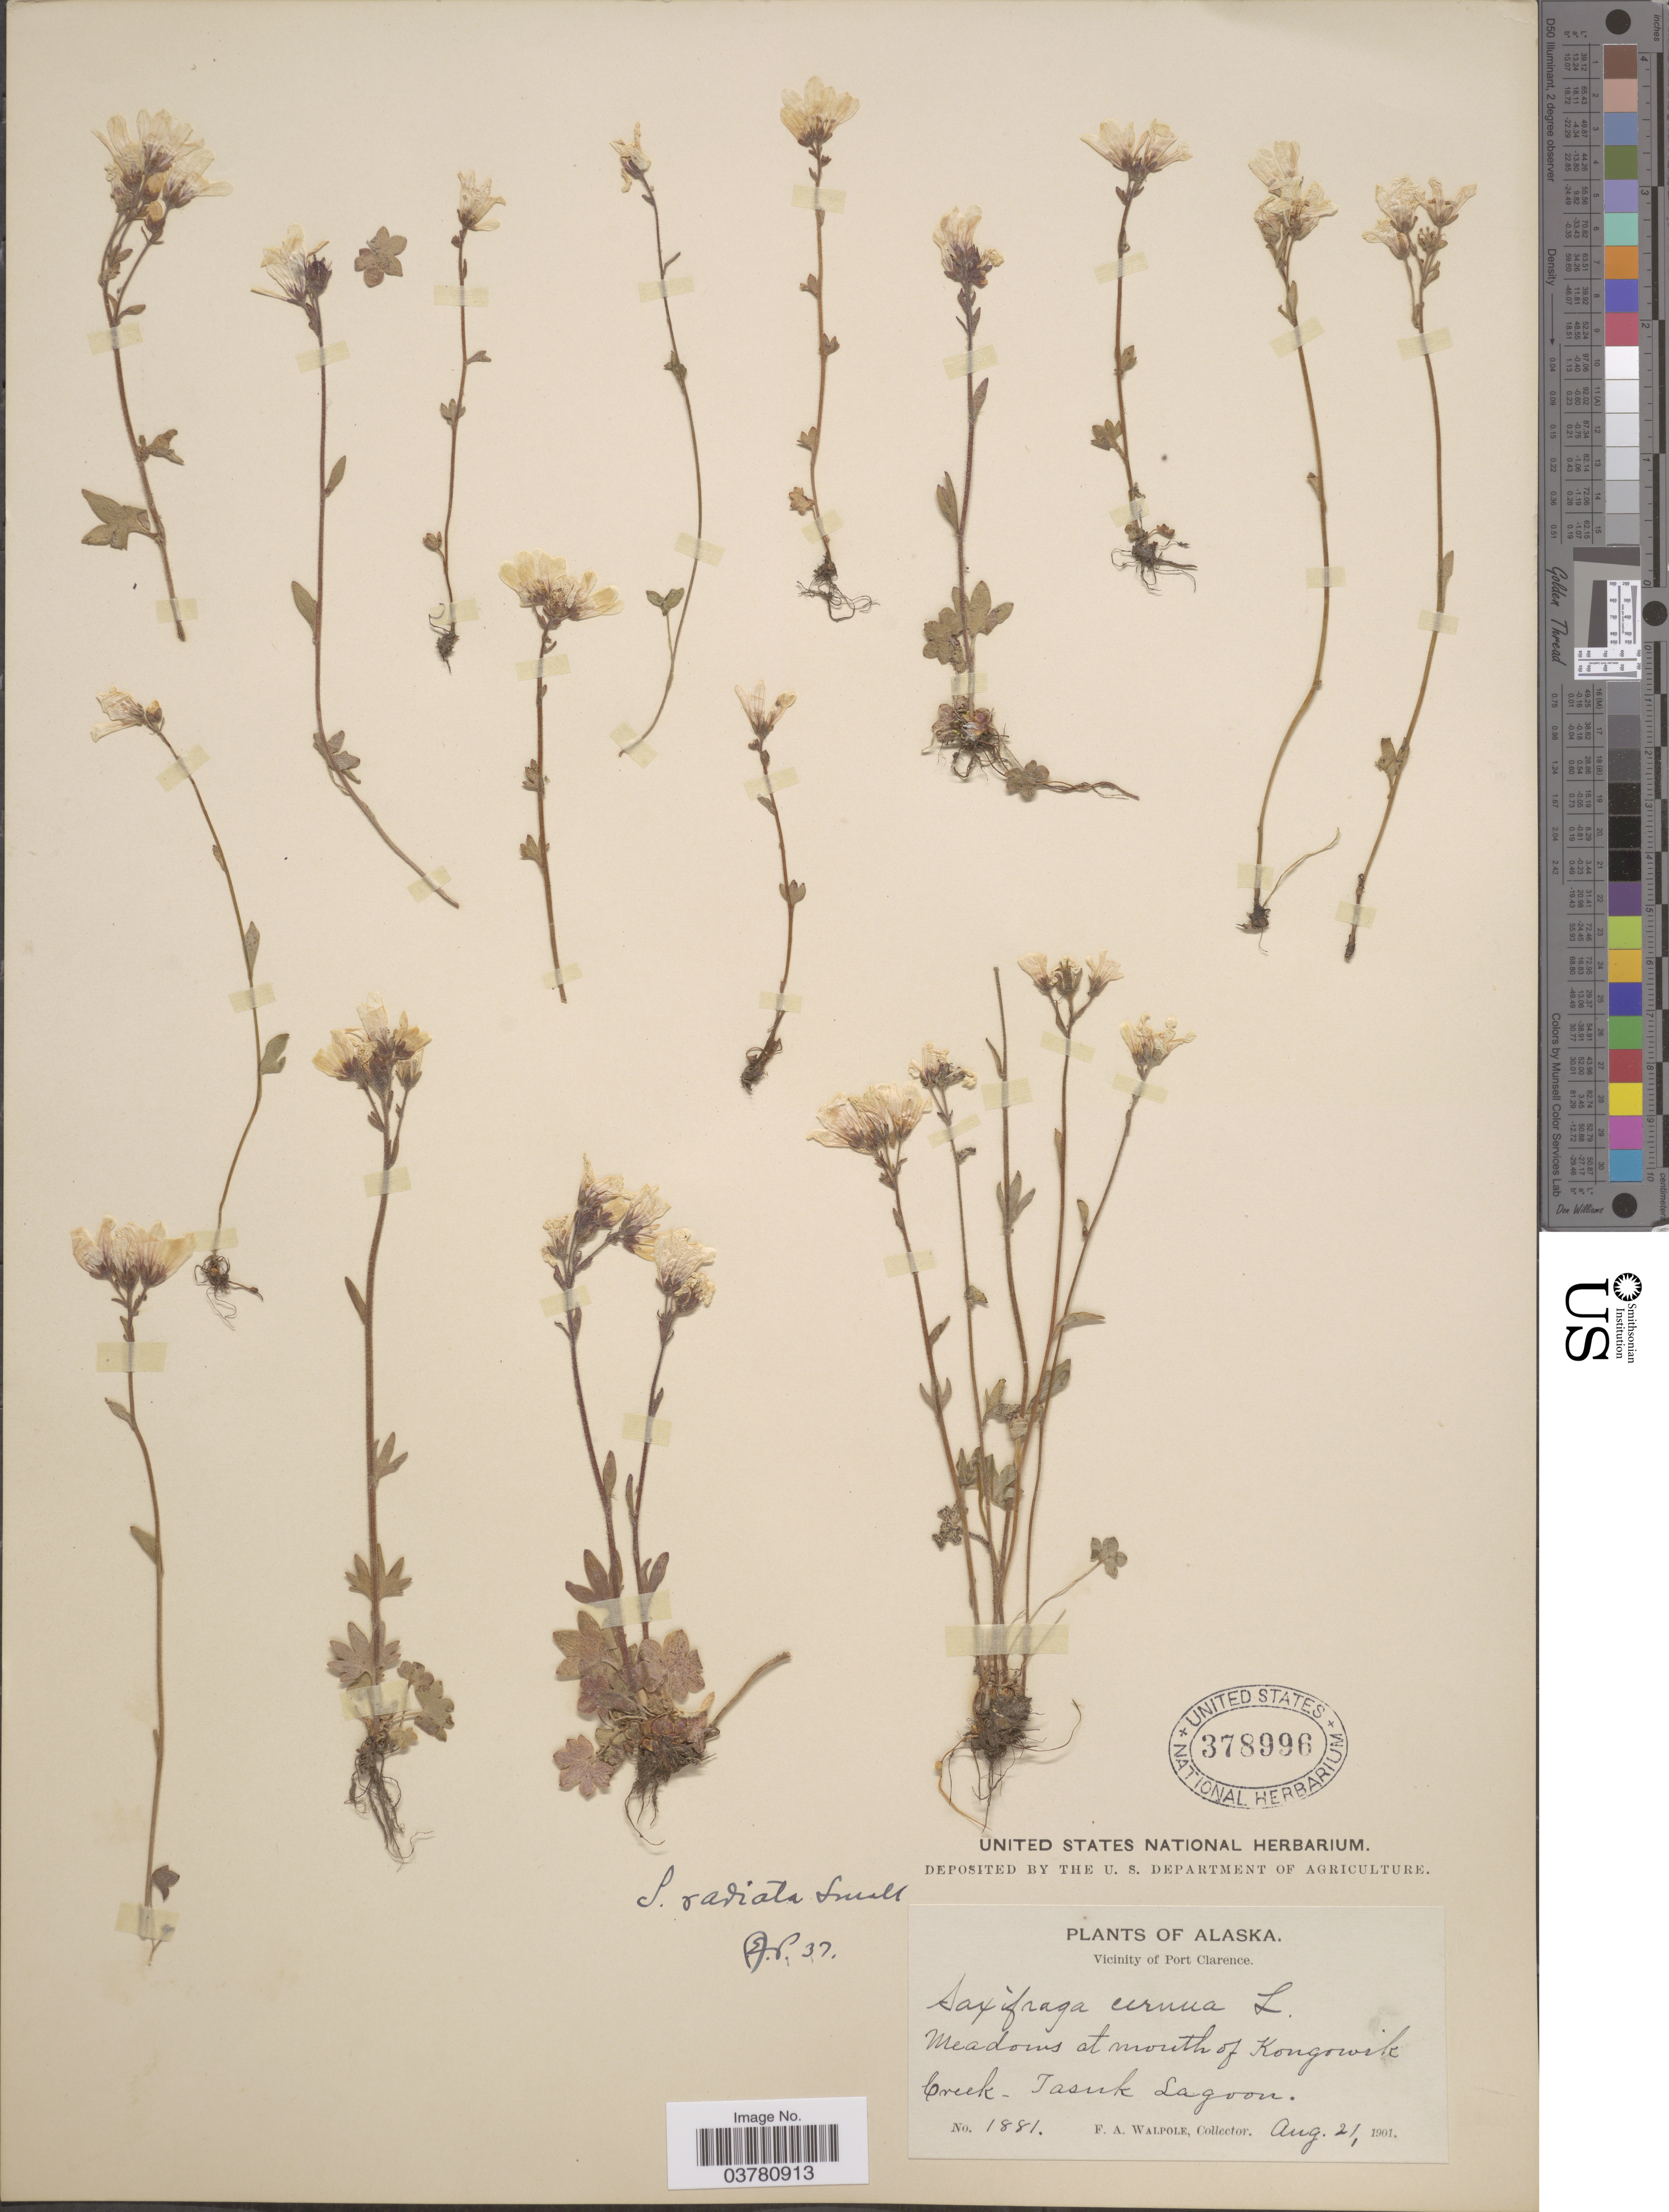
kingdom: Plantae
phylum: Tracheophyta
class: Magnoliopsida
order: Saxifragales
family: Saxifragaceae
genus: Saxifraga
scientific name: Saxifraga sibirica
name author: L.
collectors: F. Walpole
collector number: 1881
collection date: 1901-08-21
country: United States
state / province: Alaska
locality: Vicinity of Port Clarence. Meadows at mouth of Kongowik Creek - Tasuk Lagoon.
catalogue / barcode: US 378996